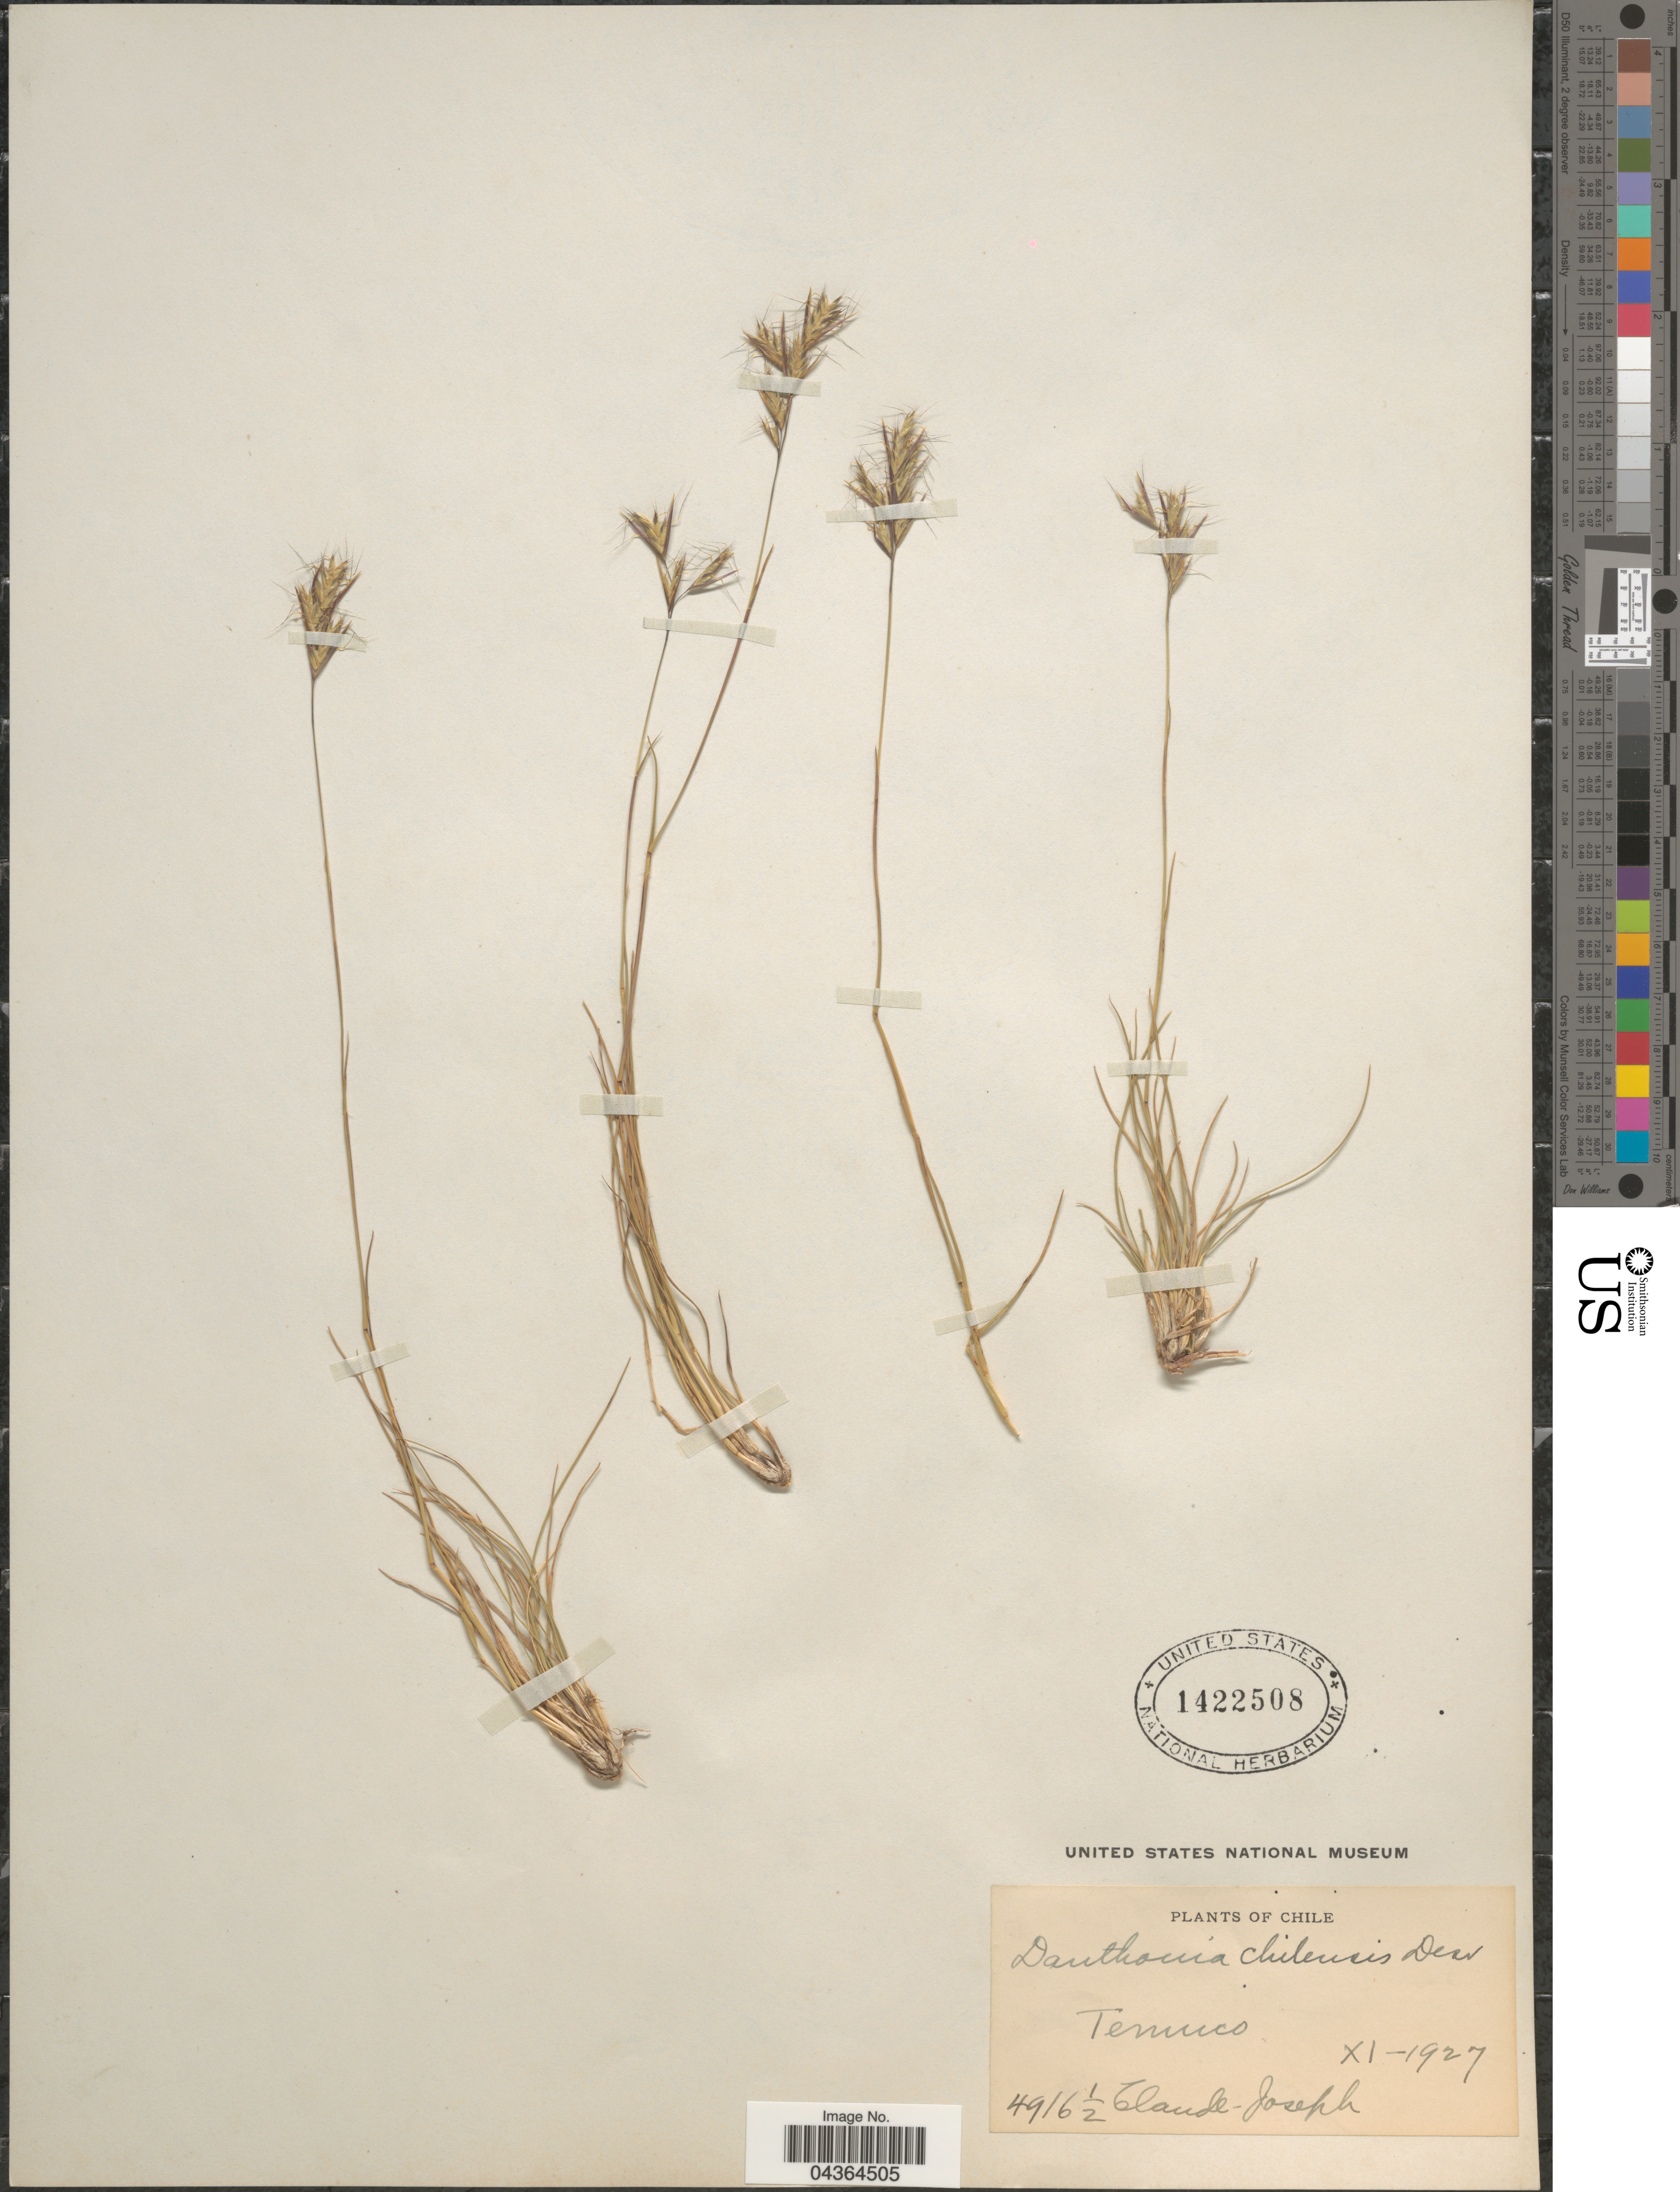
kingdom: Plantae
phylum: Tracheophyta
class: Liliopsida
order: Poales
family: Poaceae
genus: Danthonia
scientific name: Danthonia chilensis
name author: É. Desv.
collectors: Bro. Claude-Joseph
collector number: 4916½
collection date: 1927-11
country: Chile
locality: Temuco.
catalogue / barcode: US 1422508